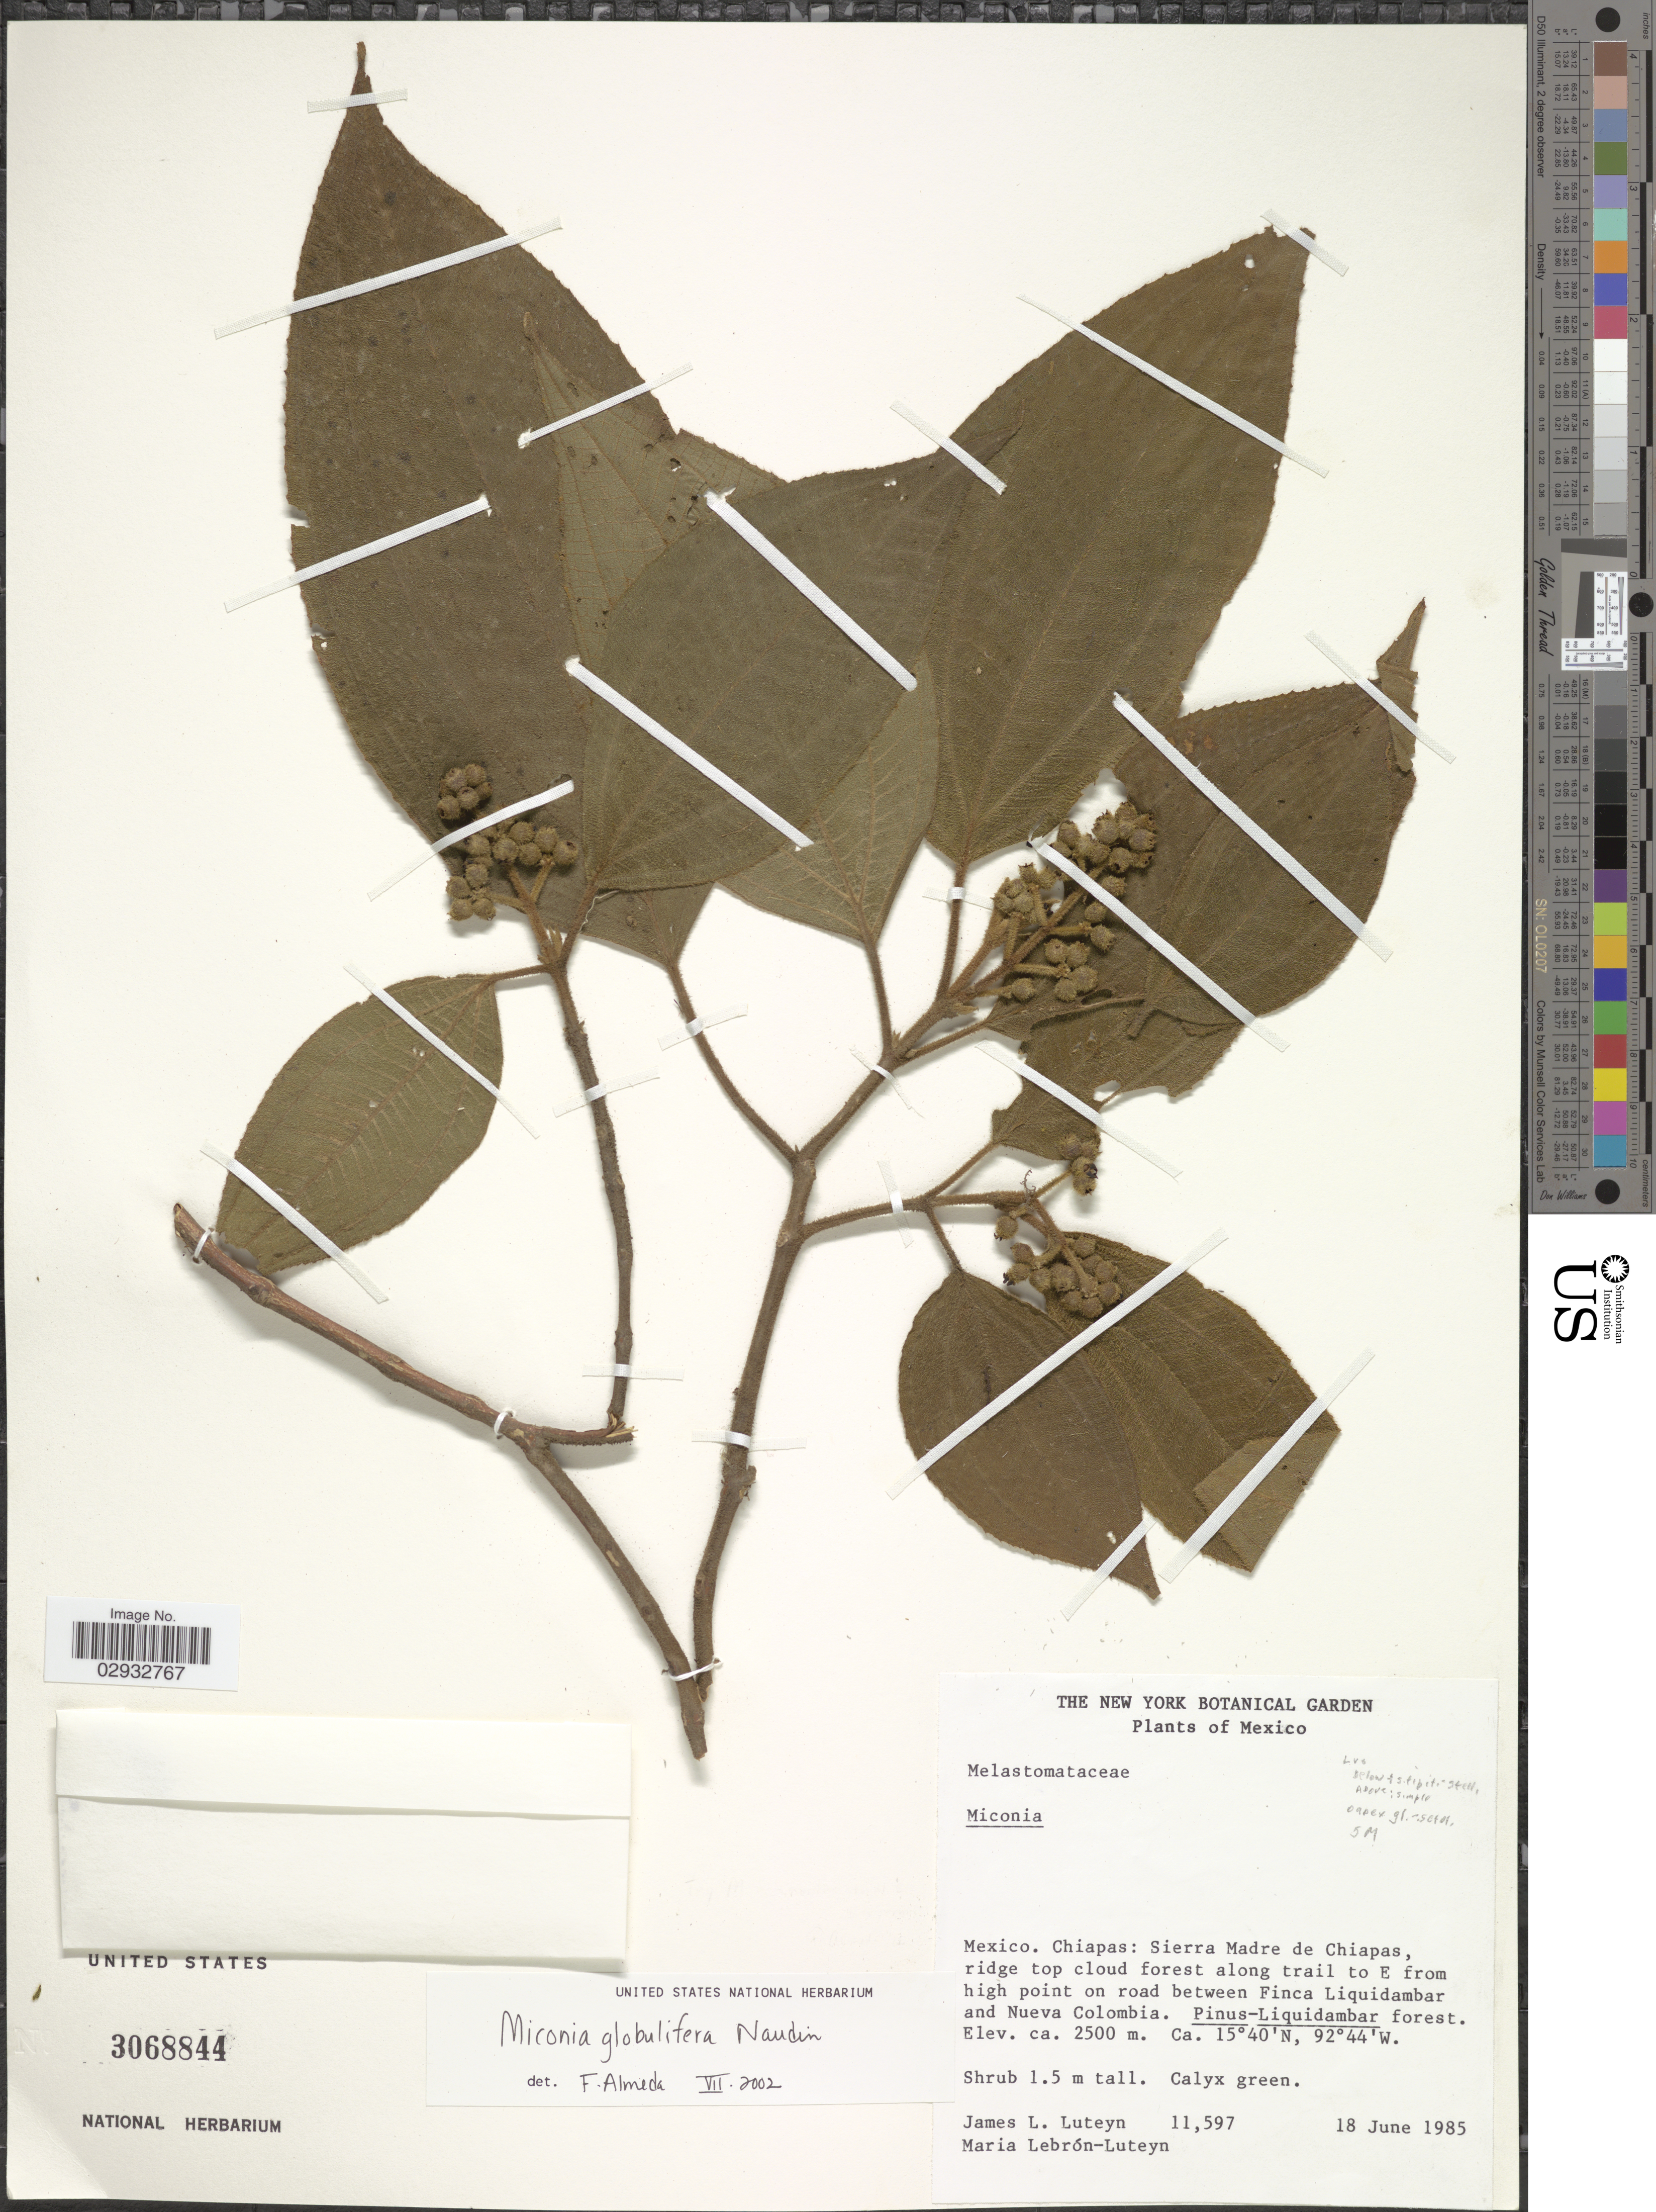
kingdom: Plantae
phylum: Tracheophyta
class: Magnoliopsida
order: Myrtales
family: Melastomataceae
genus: Miconia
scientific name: Miconia globulifera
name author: Naudin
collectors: J. L. Luteyn & M. L. Lebrón-Luteyn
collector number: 11597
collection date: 1985-06-18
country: Mexico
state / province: Chiapas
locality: Sierra Madre de Chiapas, ridge top cloud forest along trail to E from high point on road between Finca Liquidambar and Nueva Colombia.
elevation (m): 2500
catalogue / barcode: US 3068844